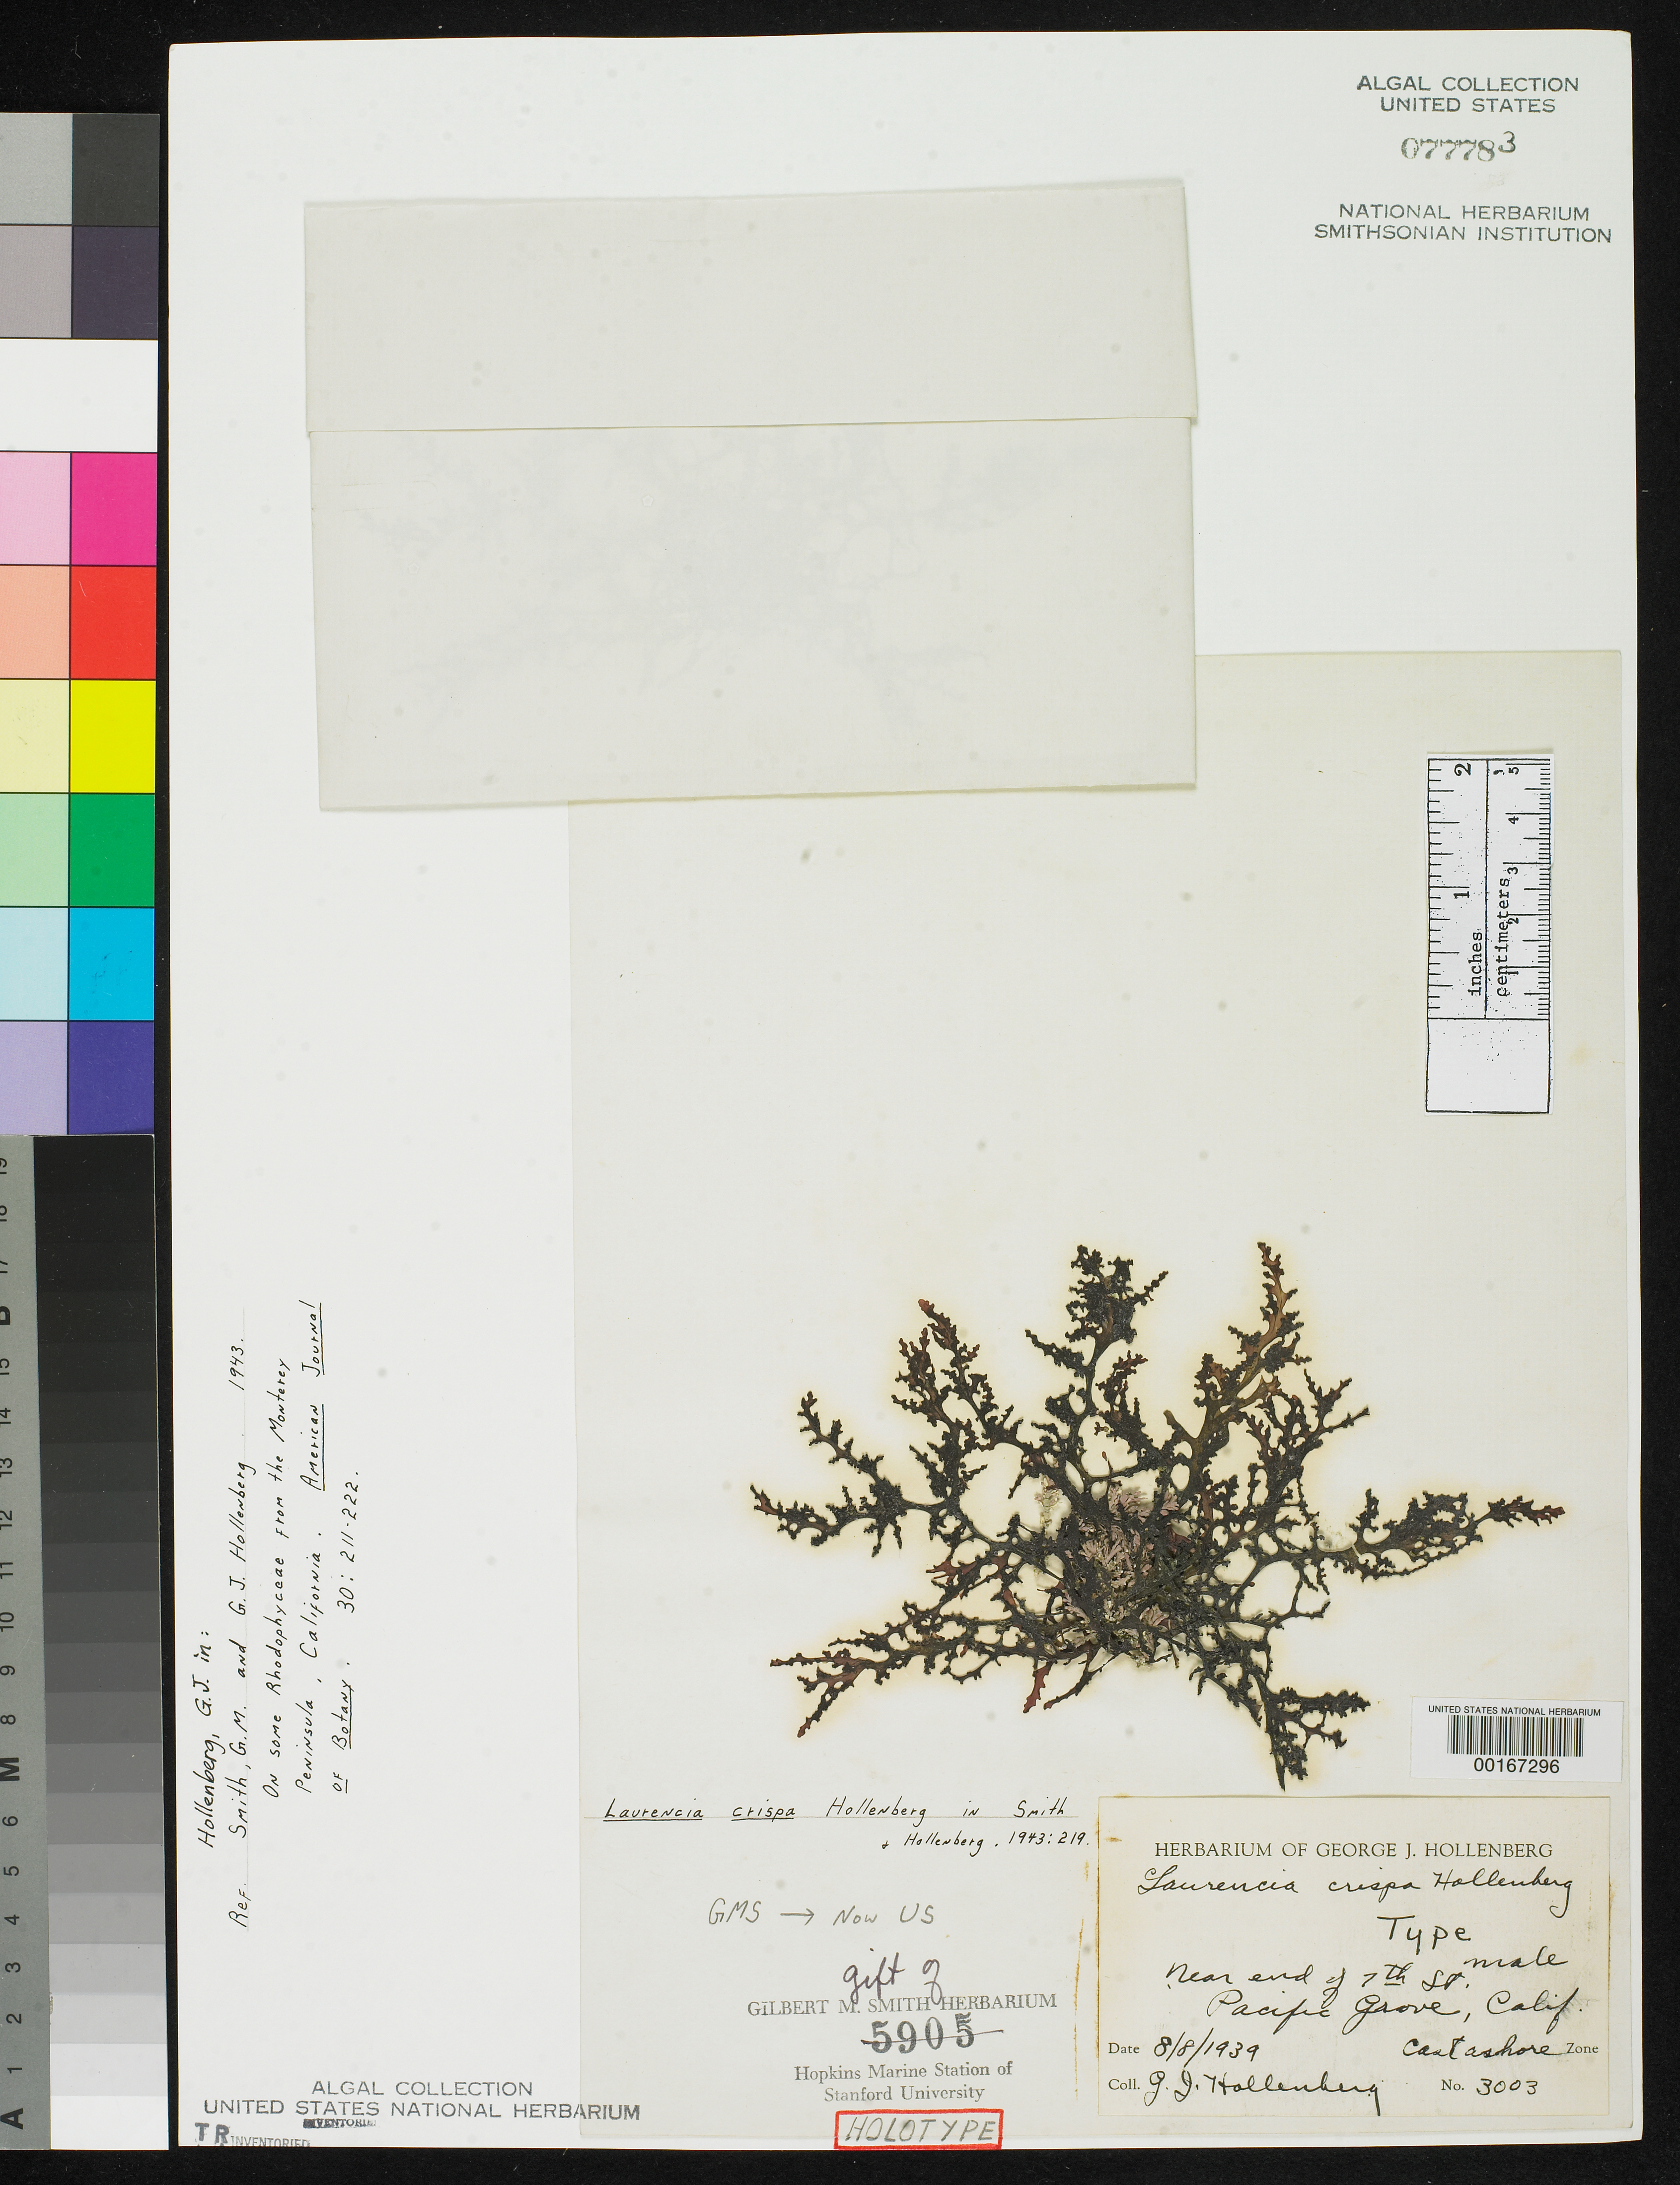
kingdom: Plantae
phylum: Rhodophyta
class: Florideophyceae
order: Ceramiales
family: Rhodomelaceae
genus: Laurencia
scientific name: Laurencia crispa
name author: Hollenb. in G.M. Sm. & Hollenb.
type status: Holotype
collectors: G. Hollenberg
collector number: GJH 3003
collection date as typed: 08 Aug 1939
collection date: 1939-08-08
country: United States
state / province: California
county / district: Monterey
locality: Pacific Grove near end of 7th Street.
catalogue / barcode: US 77783